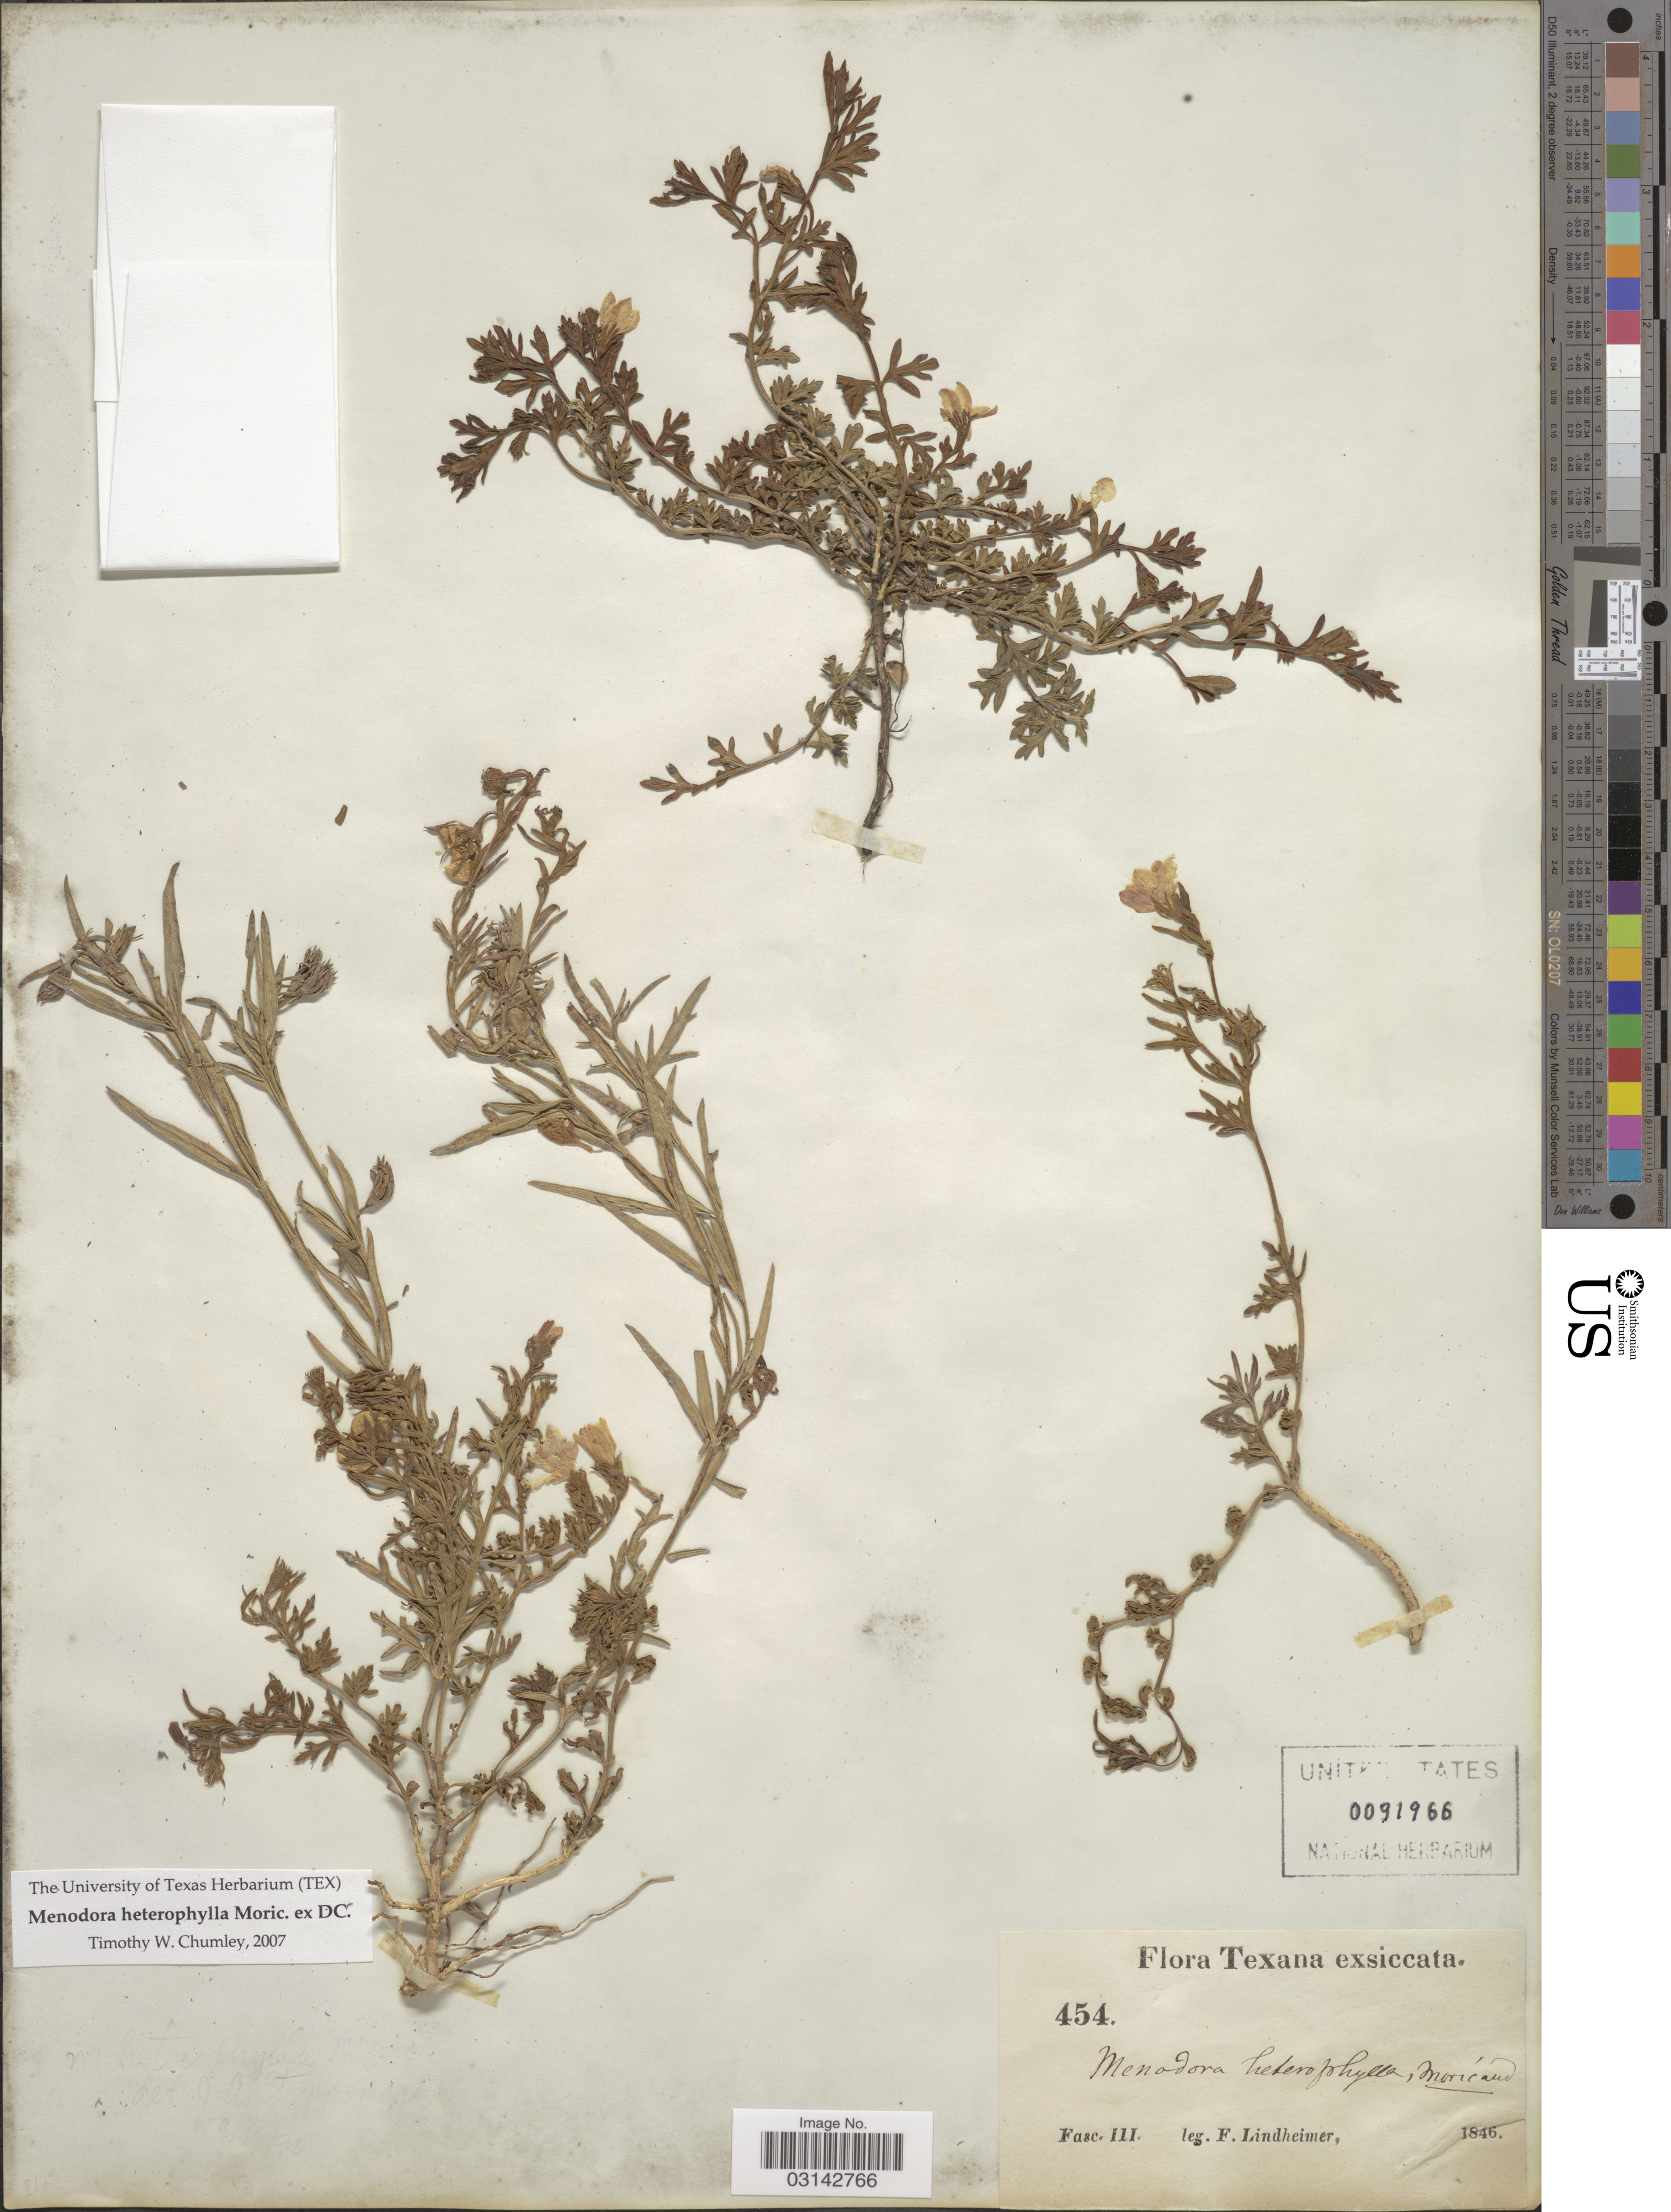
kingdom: Plantae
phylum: Tracheophyta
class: Magnoliopsida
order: Lamiales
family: Oleaceae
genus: Menodora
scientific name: Menodora heterophylla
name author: Moric. ex A. DC.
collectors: F. Lindheimer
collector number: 454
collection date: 1846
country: United States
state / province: Texas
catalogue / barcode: US 91966